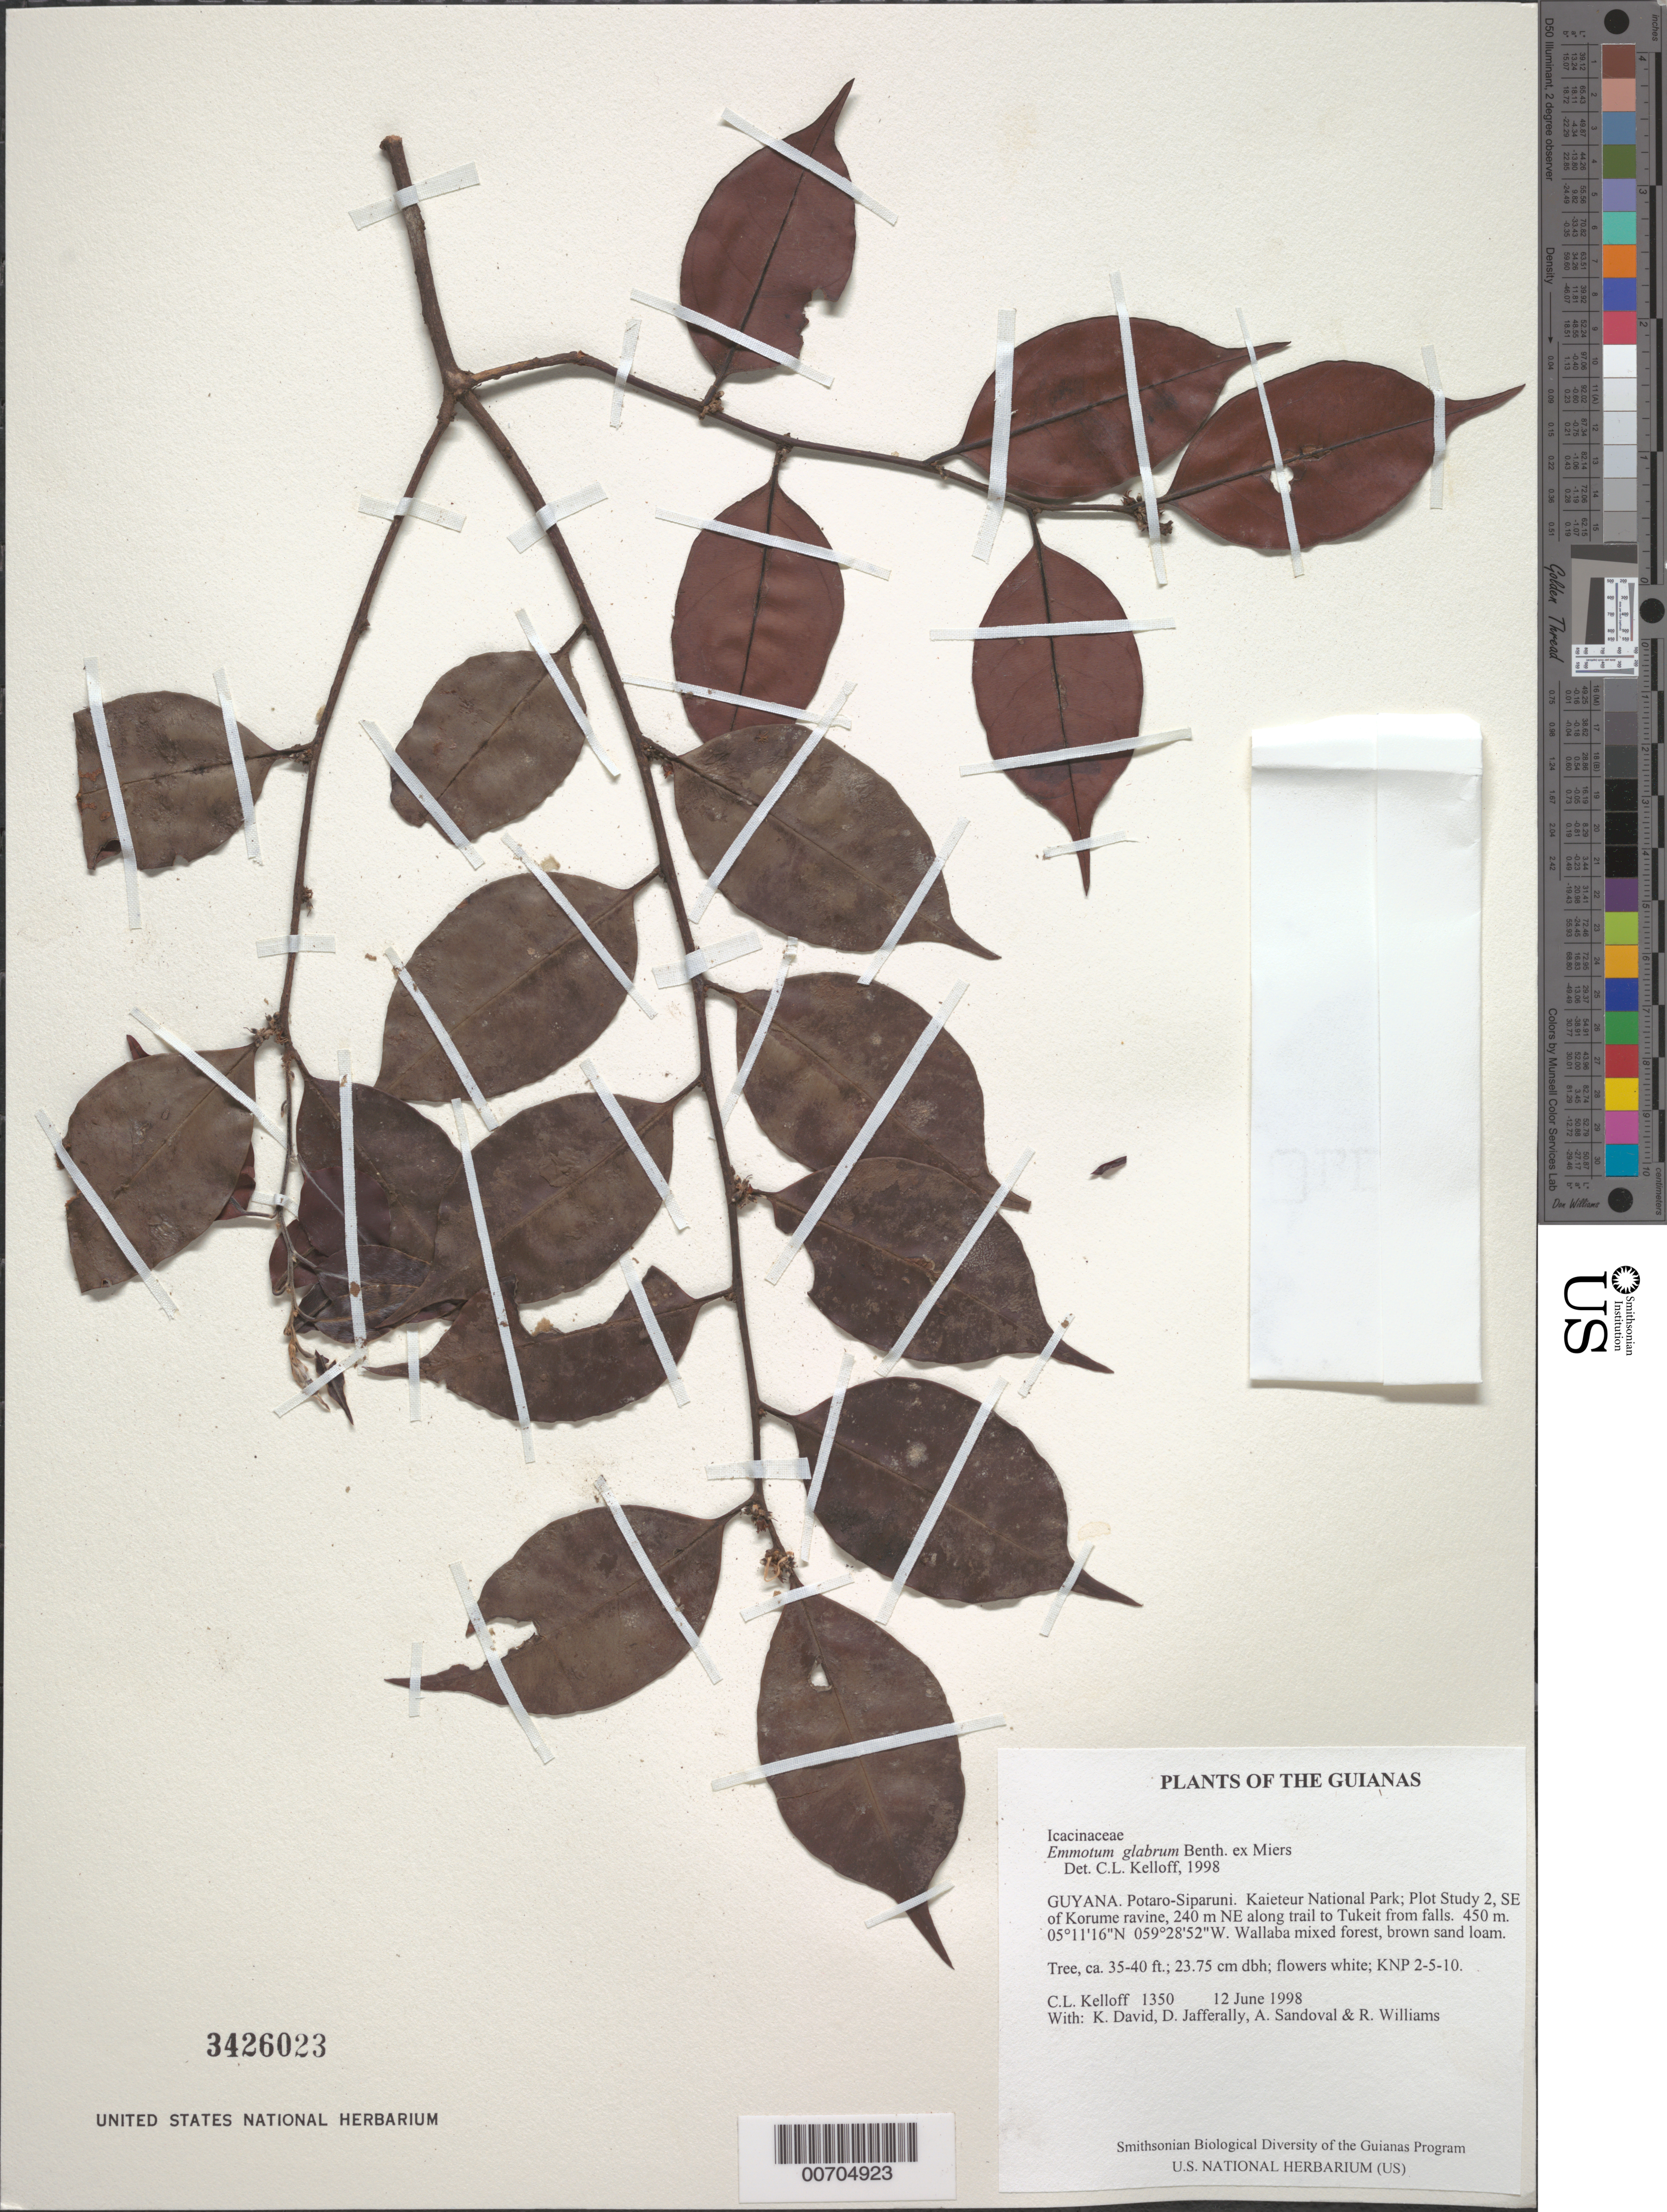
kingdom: Plantae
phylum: Tracheophyta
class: Magnoliopsida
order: Metteniusales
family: Metteniusaceae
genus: Emmotum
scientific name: Emmotum glabrum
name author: Benth. ex Miers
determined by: Kelloff, Carol L., (US), Smithsonian Institution - National Museum of Natural History (UNITED STATES)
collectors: C. L. Kelloff, K. David, D. Jafferally, A. Sandoval & R. Williams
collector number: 1350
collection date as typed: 12 June 1998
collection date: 1998-06-12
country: Guyana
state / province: Potaro-Siparuni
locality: Kaieteur National Park; Plot Study 2, SE of Korume ravine, 240 m NE along trail to Tukeit from falls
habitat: Wallaba mixed forest, brown sand loam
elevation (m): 450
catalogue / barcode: US 3426023